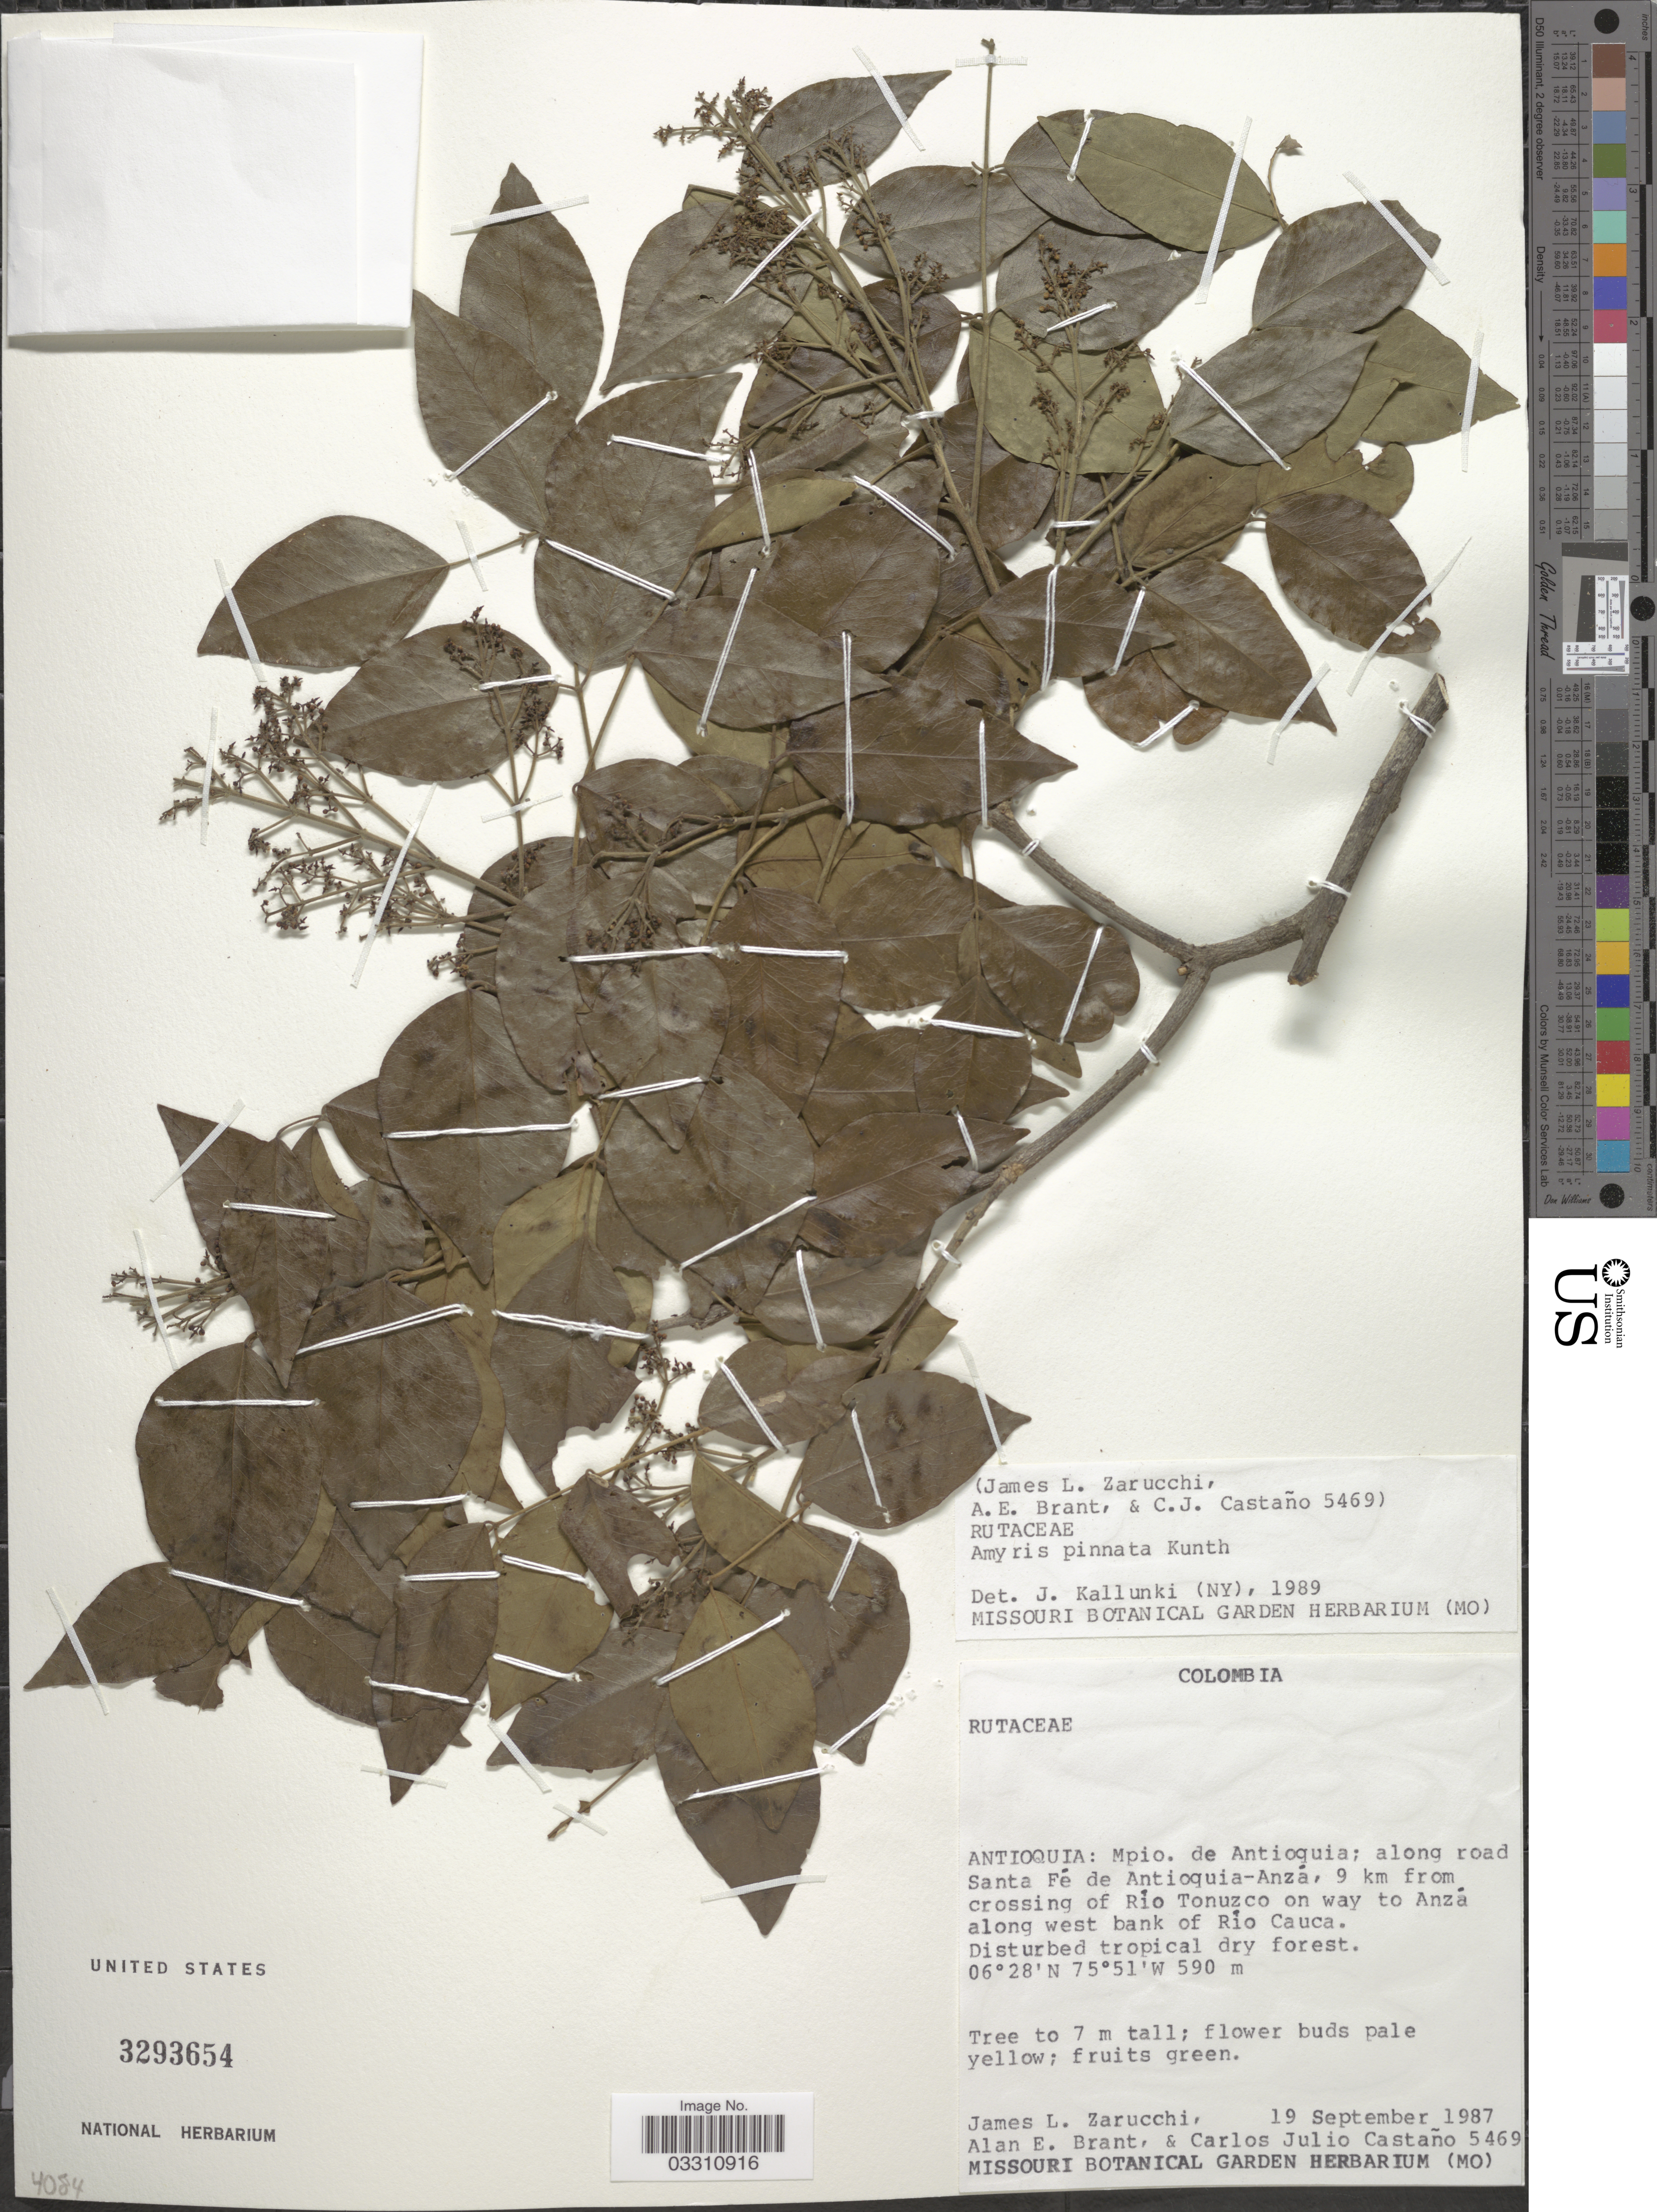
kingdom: Plantae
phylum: Tracheophyta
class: Magnoliopsida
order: Sapindales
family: Rutaceae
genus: Amyris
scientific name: Amyris pinnata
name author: Kunth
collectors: J. L. Zarucchi, A. Brant & C. Castaño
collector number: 5469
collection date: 1987-09-19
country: Colombia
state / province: Antioquia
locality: Mpio. de Antioquia; along road Santa Fé de Antioquia - Anzá, 9 km from crossing of Río Tonuzco on way to Anzá along west bank of Río Cauca.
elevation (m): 590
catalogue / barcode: US 3293654